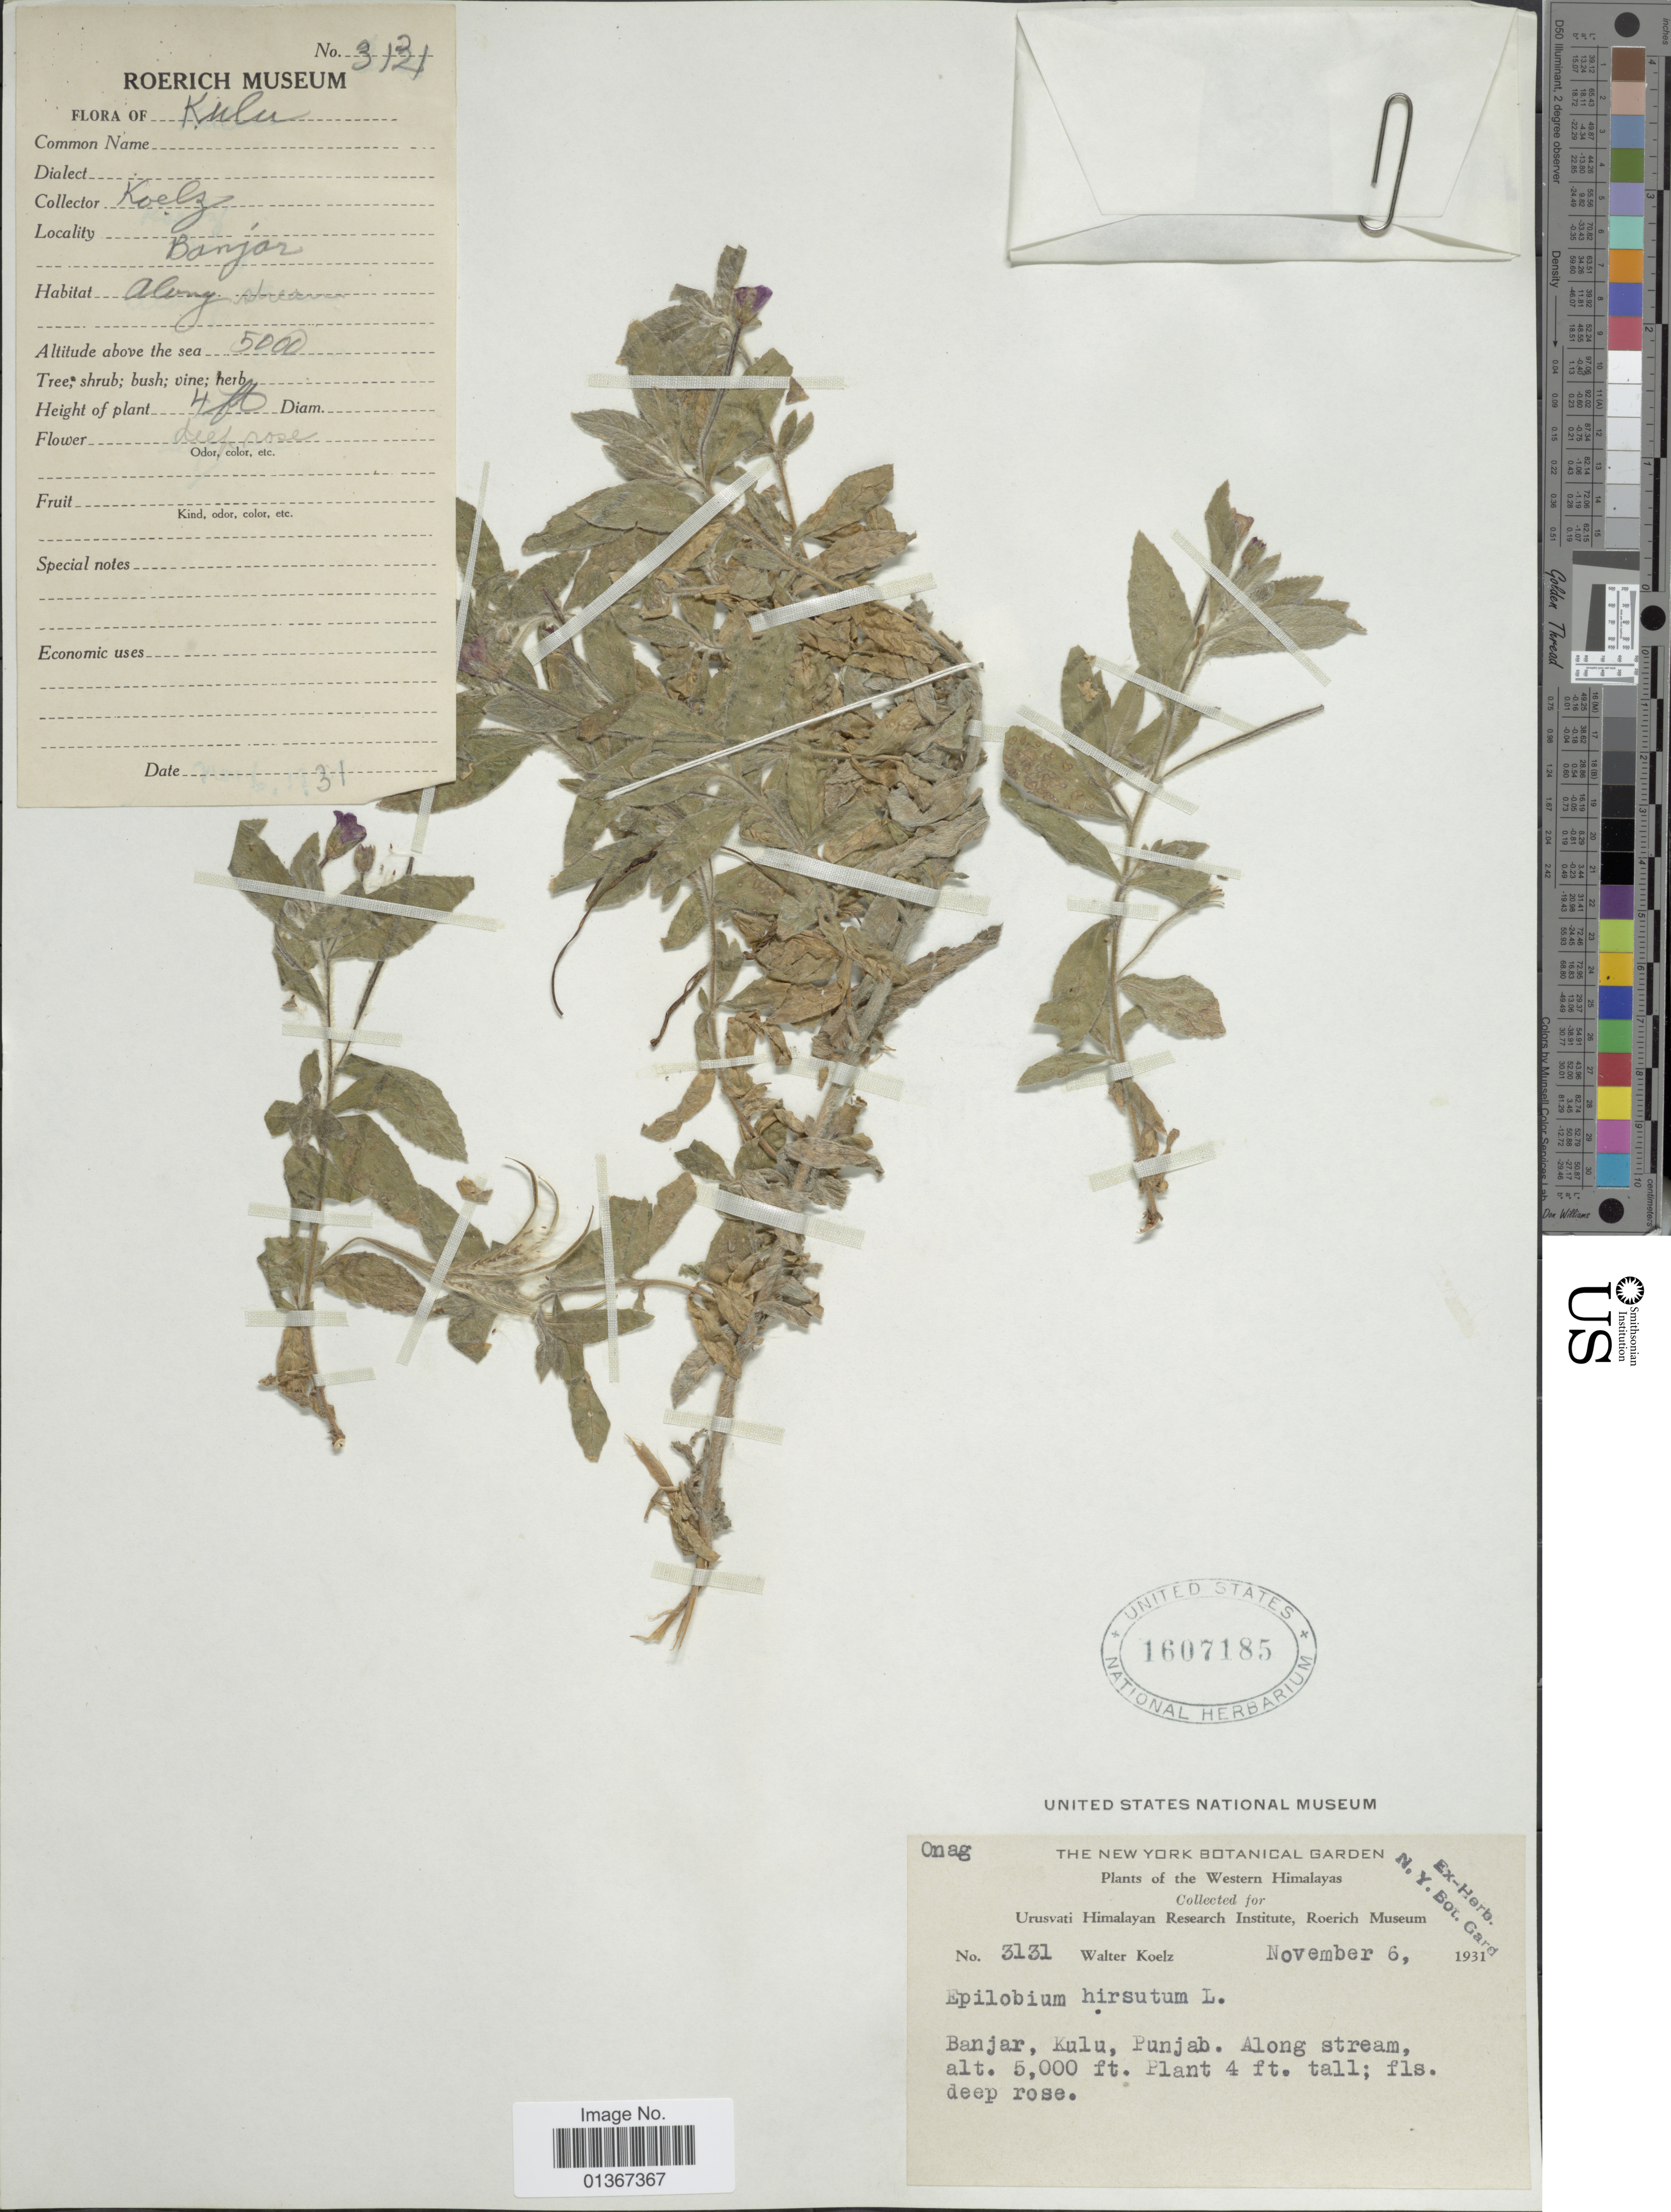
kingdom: Plantae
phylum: Tracheophyta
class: Magnoliopsida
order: Myrtales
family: Onagraceae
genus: Epilobium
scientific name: Epilobium hirsutum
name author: L.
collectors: W. N. Koelz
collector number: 3131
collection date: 1931-11-06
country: India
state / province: Punjab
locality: Western Himalayas. Banjar, Kulu.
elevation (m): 1524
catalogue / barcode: US 1607185